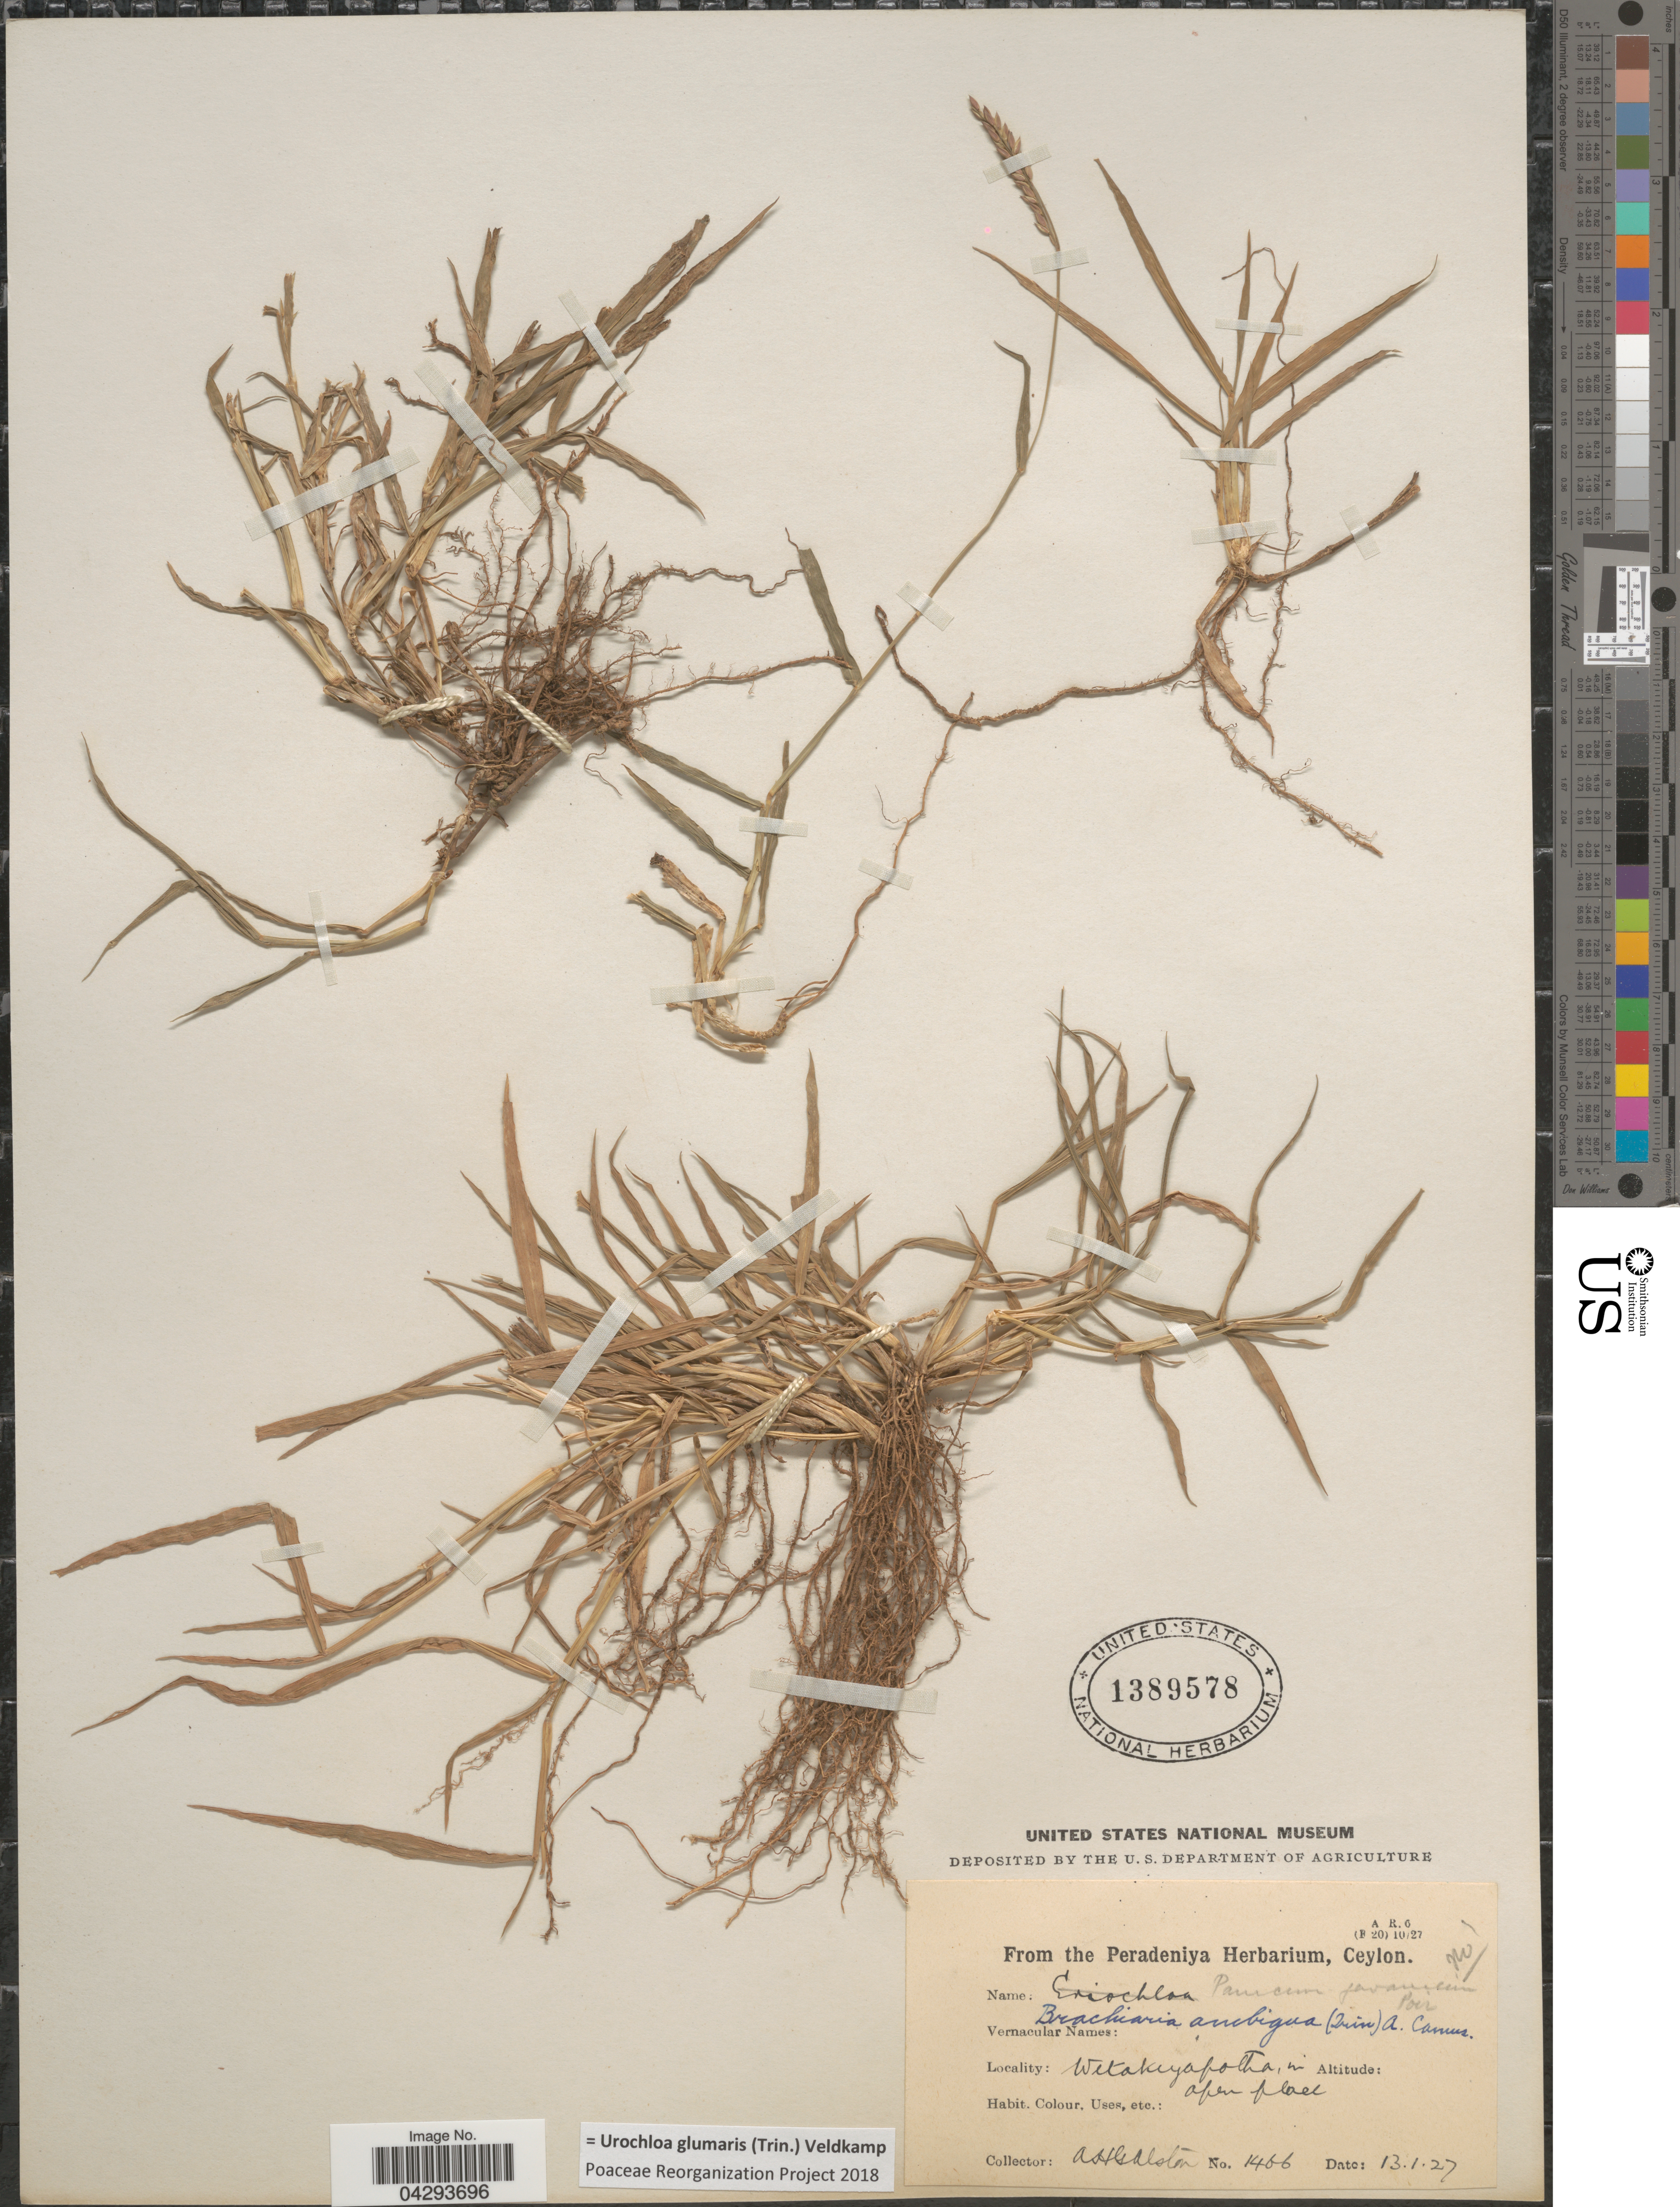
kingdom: Plantae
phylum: Tracheophyta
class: Liliopsida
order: Poales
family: Poaceae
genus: Urochloa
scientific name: Urochloa glumaris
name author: (Trin.) Veldkamp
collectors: A. H. Alston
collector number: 1466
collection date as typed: Transcribed d/m/y: 13/1/27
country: Sri Lanka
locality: Wetakiyafoltha.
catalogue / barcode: US 1389578